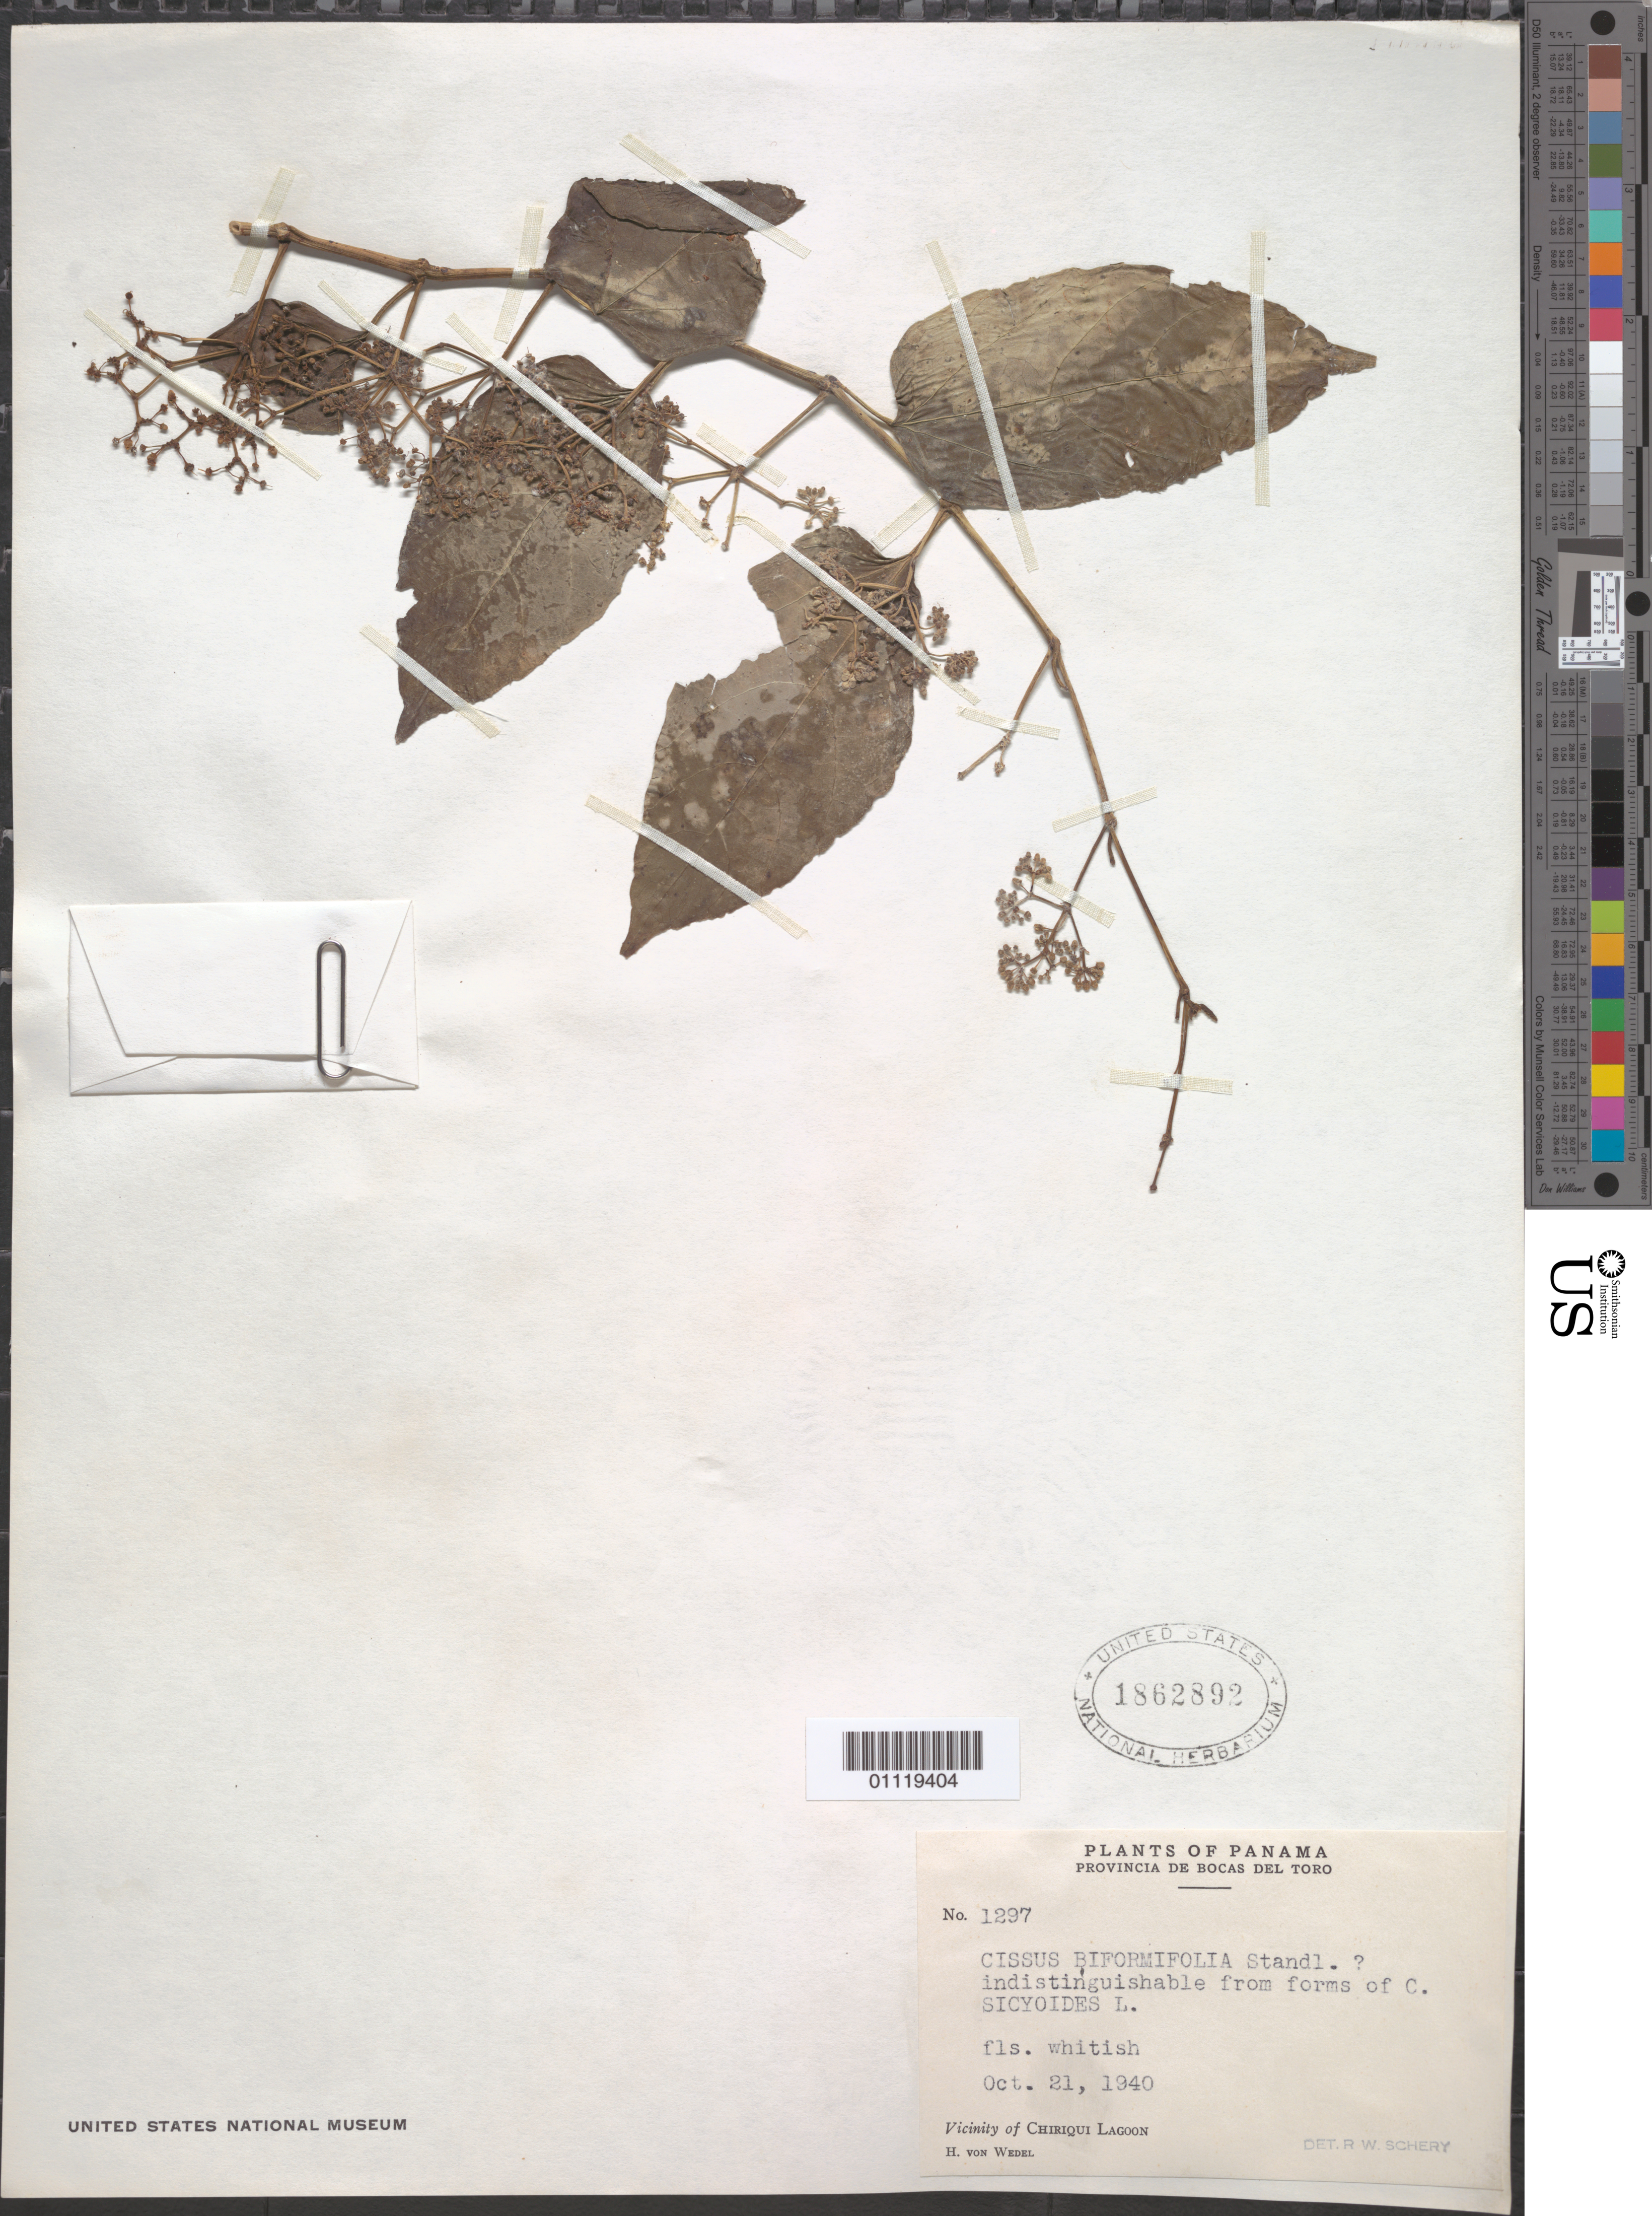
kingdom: Plantae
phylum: Tracheophyta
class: Magnoliopsida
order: Vitales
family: Vitaceae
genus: Cissus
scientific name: Cissus biformifolia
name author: Standl.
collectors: H. von Wedel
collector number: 1297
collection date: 1940-10-21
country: Panama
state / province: Bocas del Toro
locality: Vicinity of Chiriqui Lagoon.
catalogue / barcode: US 1862892